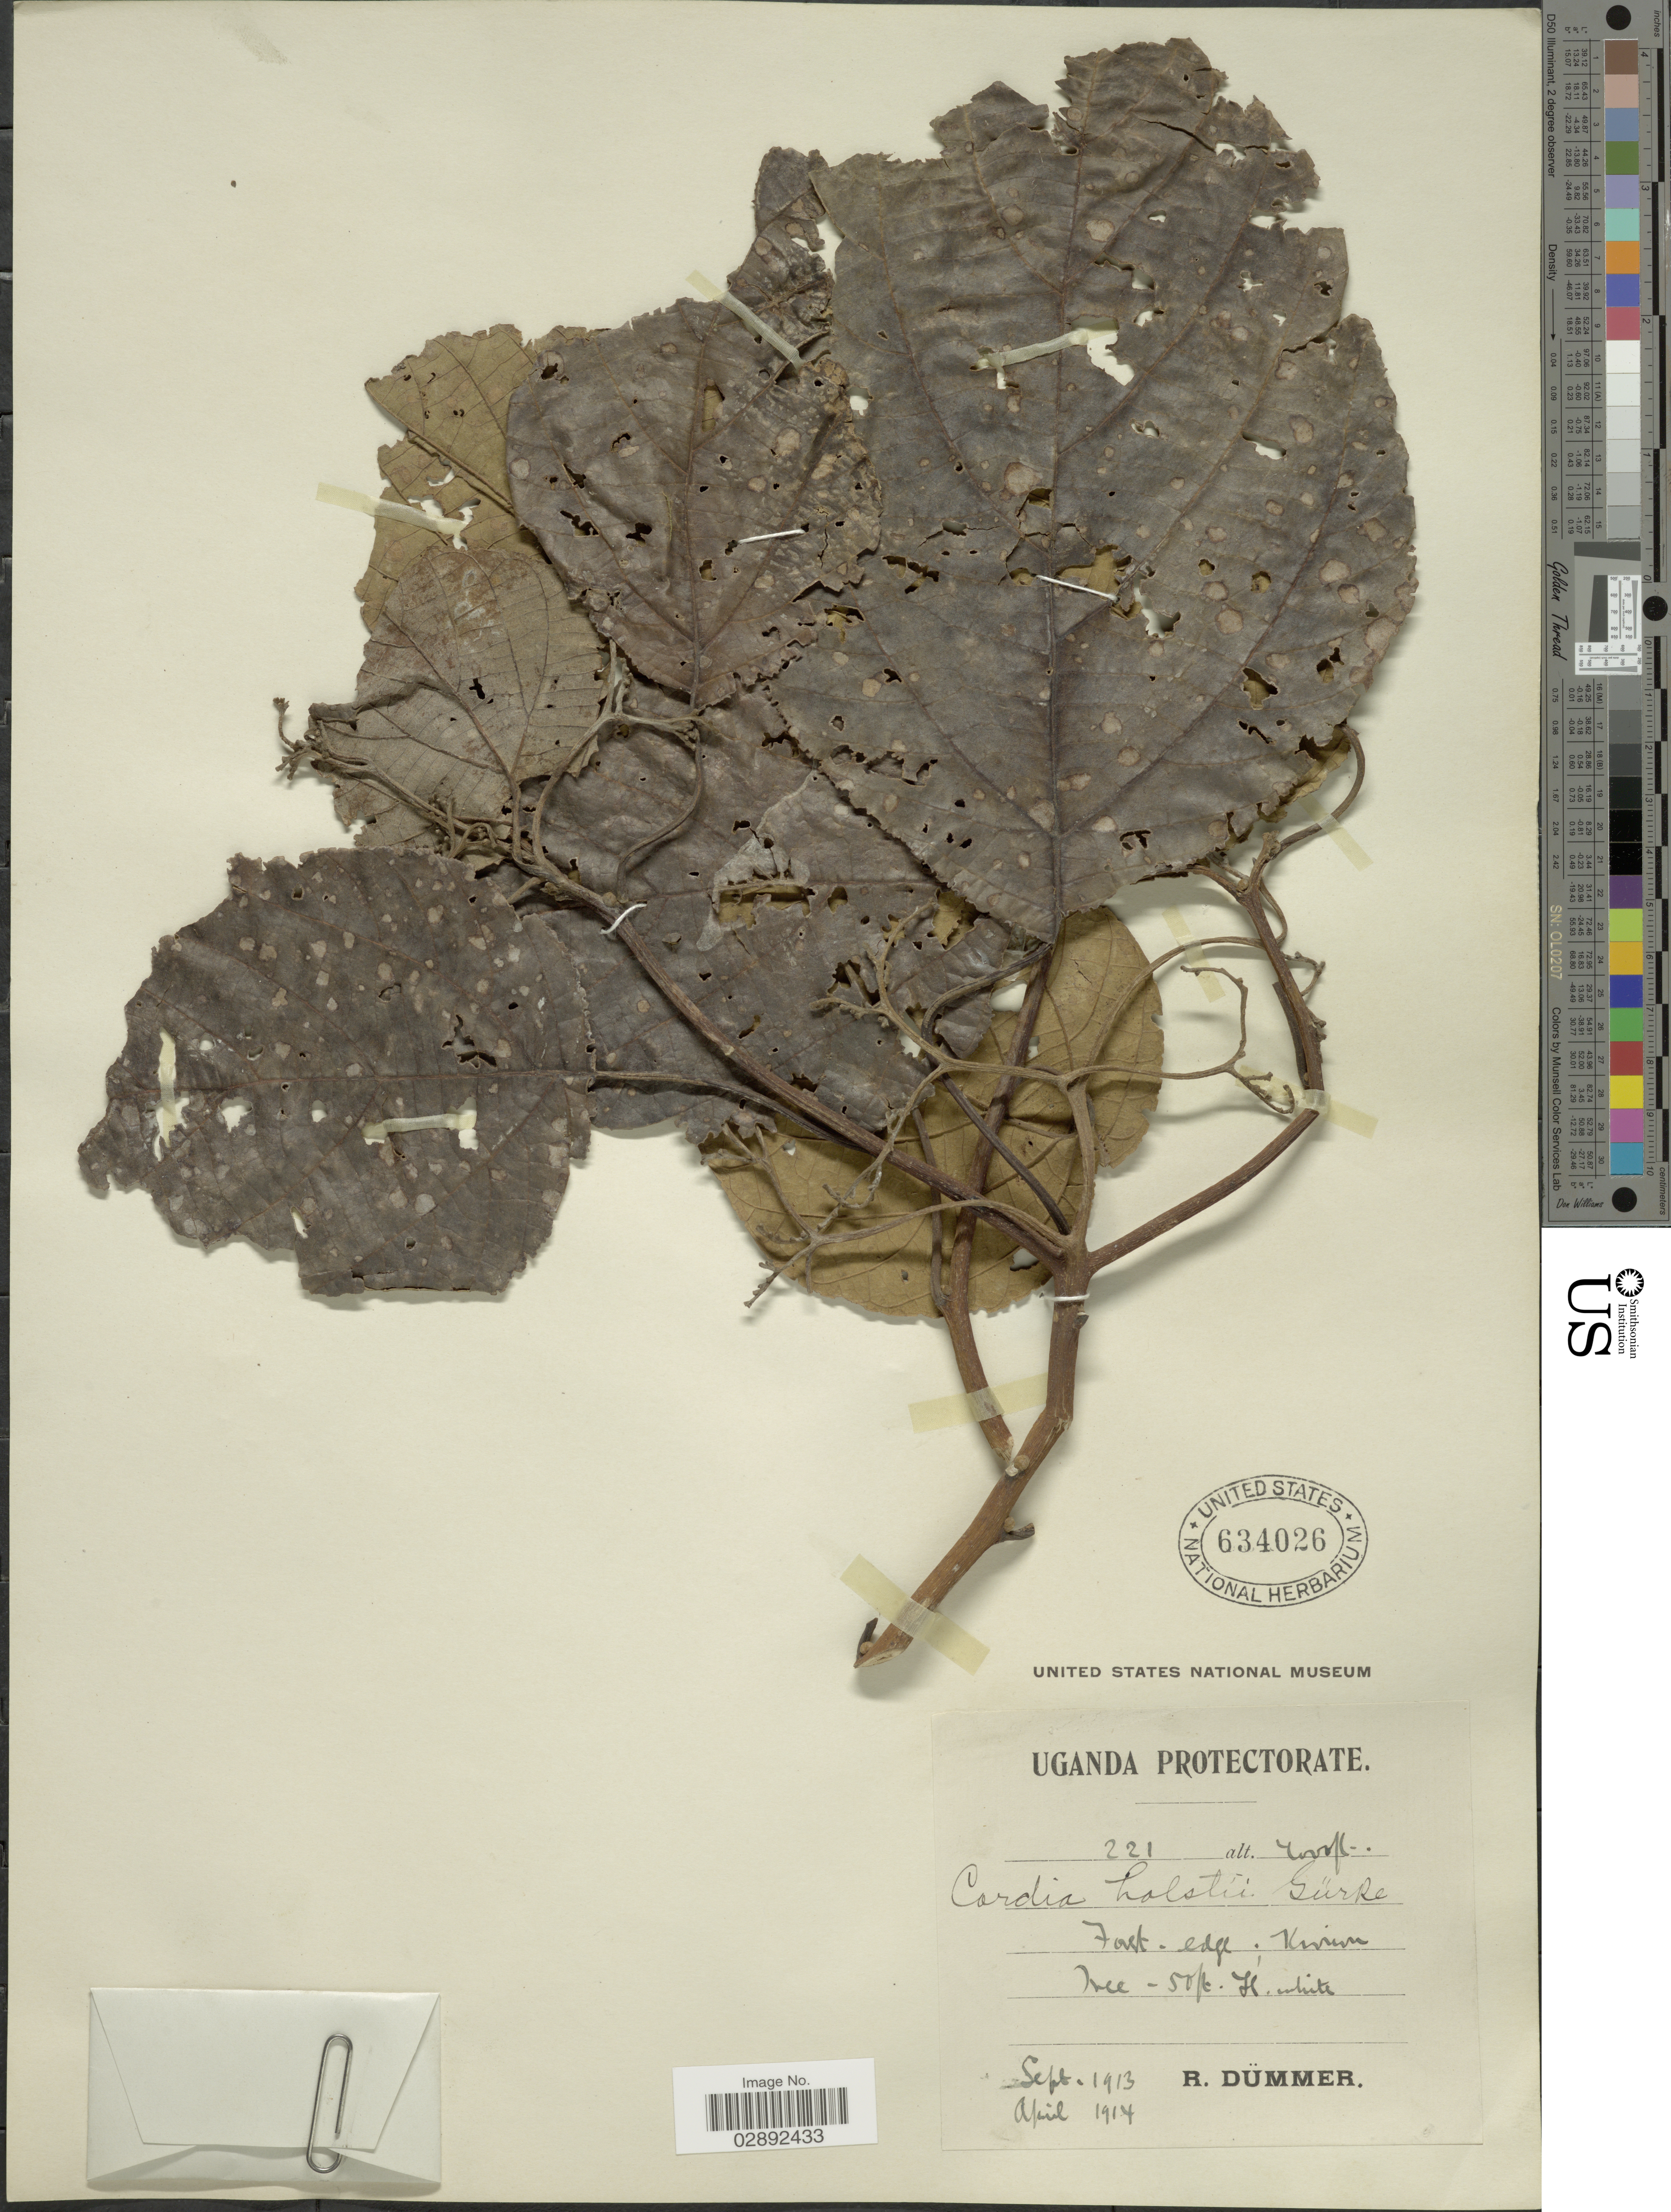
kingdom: Plantae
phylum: Tracheophyta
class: Magnoliopsida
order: Boraginales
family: Cordiaceae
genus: Cordia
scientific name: Cordia africana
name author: Lam.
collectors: R. A. Dümmer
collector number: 221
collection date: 1913-09/1914-04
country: Uganda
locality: Uganda Protectorate. Kiviun [interpreted].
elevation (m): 1219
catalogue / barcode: US 634026